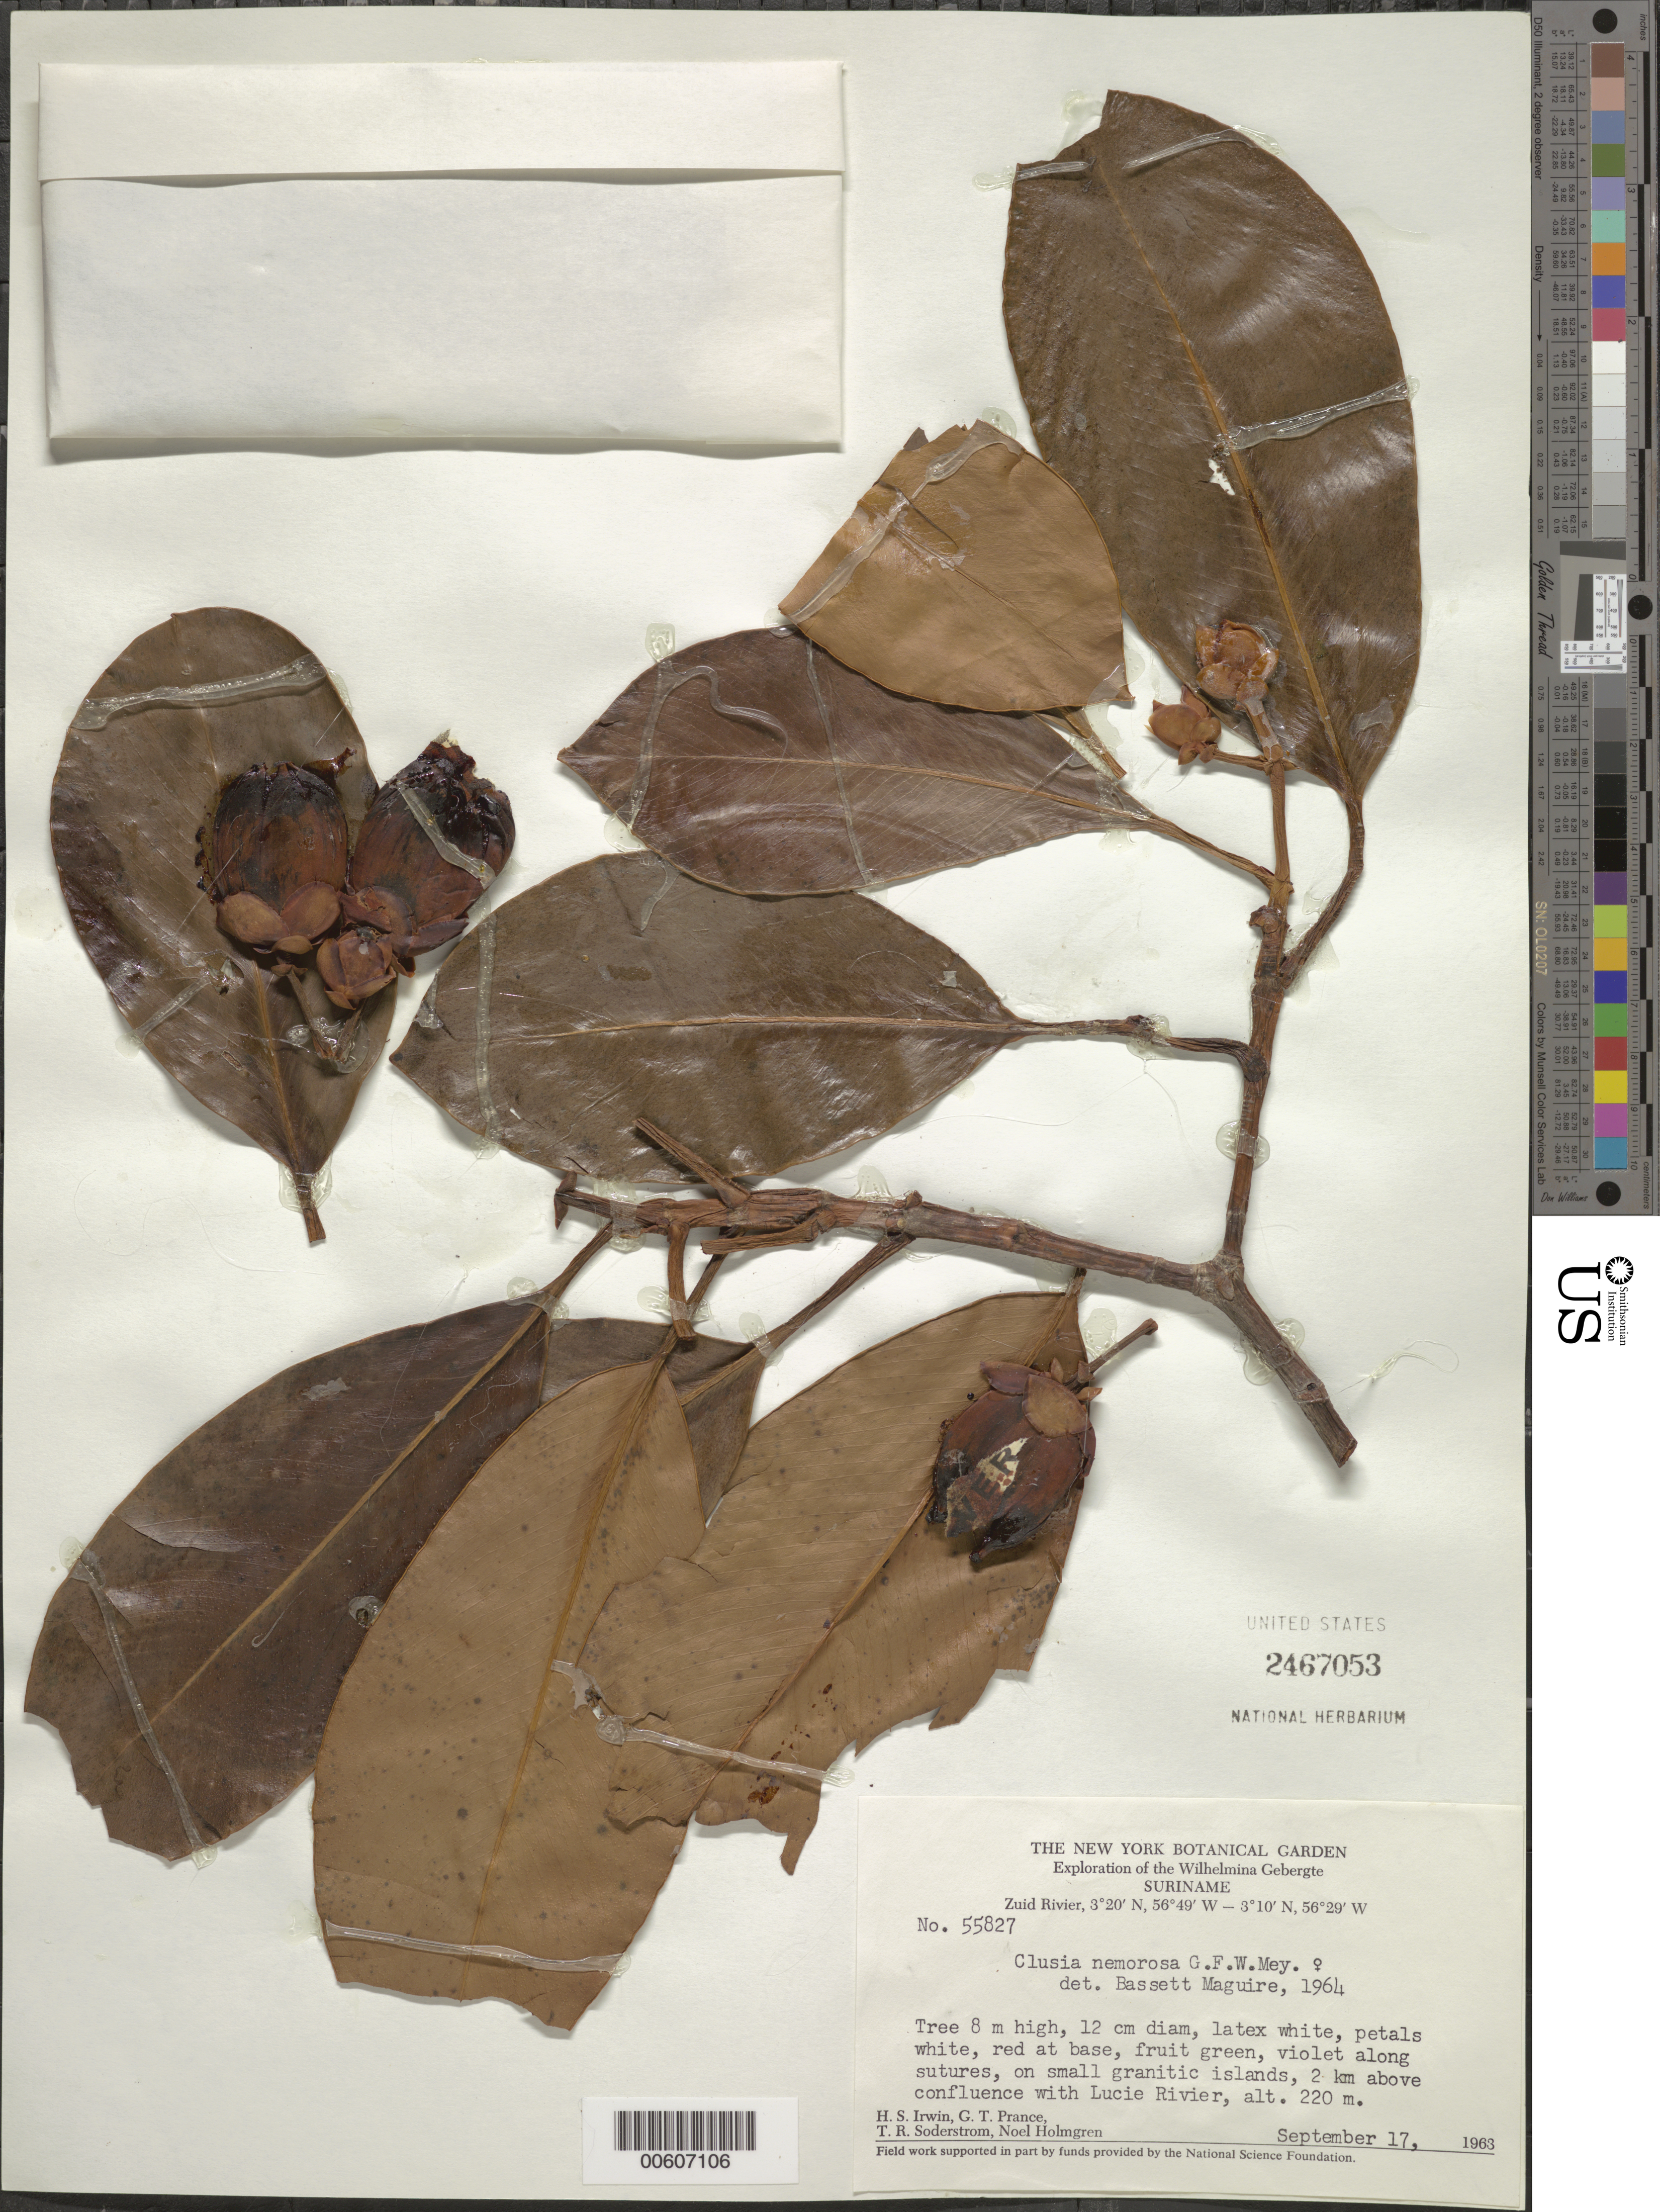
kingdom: Plantae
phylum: Tracheophyta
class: Magnoliopsida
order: Malpighiales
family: Clusiaceae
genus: Clusia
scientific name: Clusia nemorosa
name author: G. Mey.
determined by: Maguire, Bassett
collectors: H. Irwin, G. T. Prance, T. R. Soderstrom & N. H. Holmgren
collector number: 55827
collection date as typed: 17-Sep-63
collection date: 1963-09-17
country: Suriname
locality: Zuid River, 2 km above confluence with Lucie R., Wilhelmina Gebergte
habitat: Small granitic islands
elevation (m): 220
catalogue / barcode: US 2467053